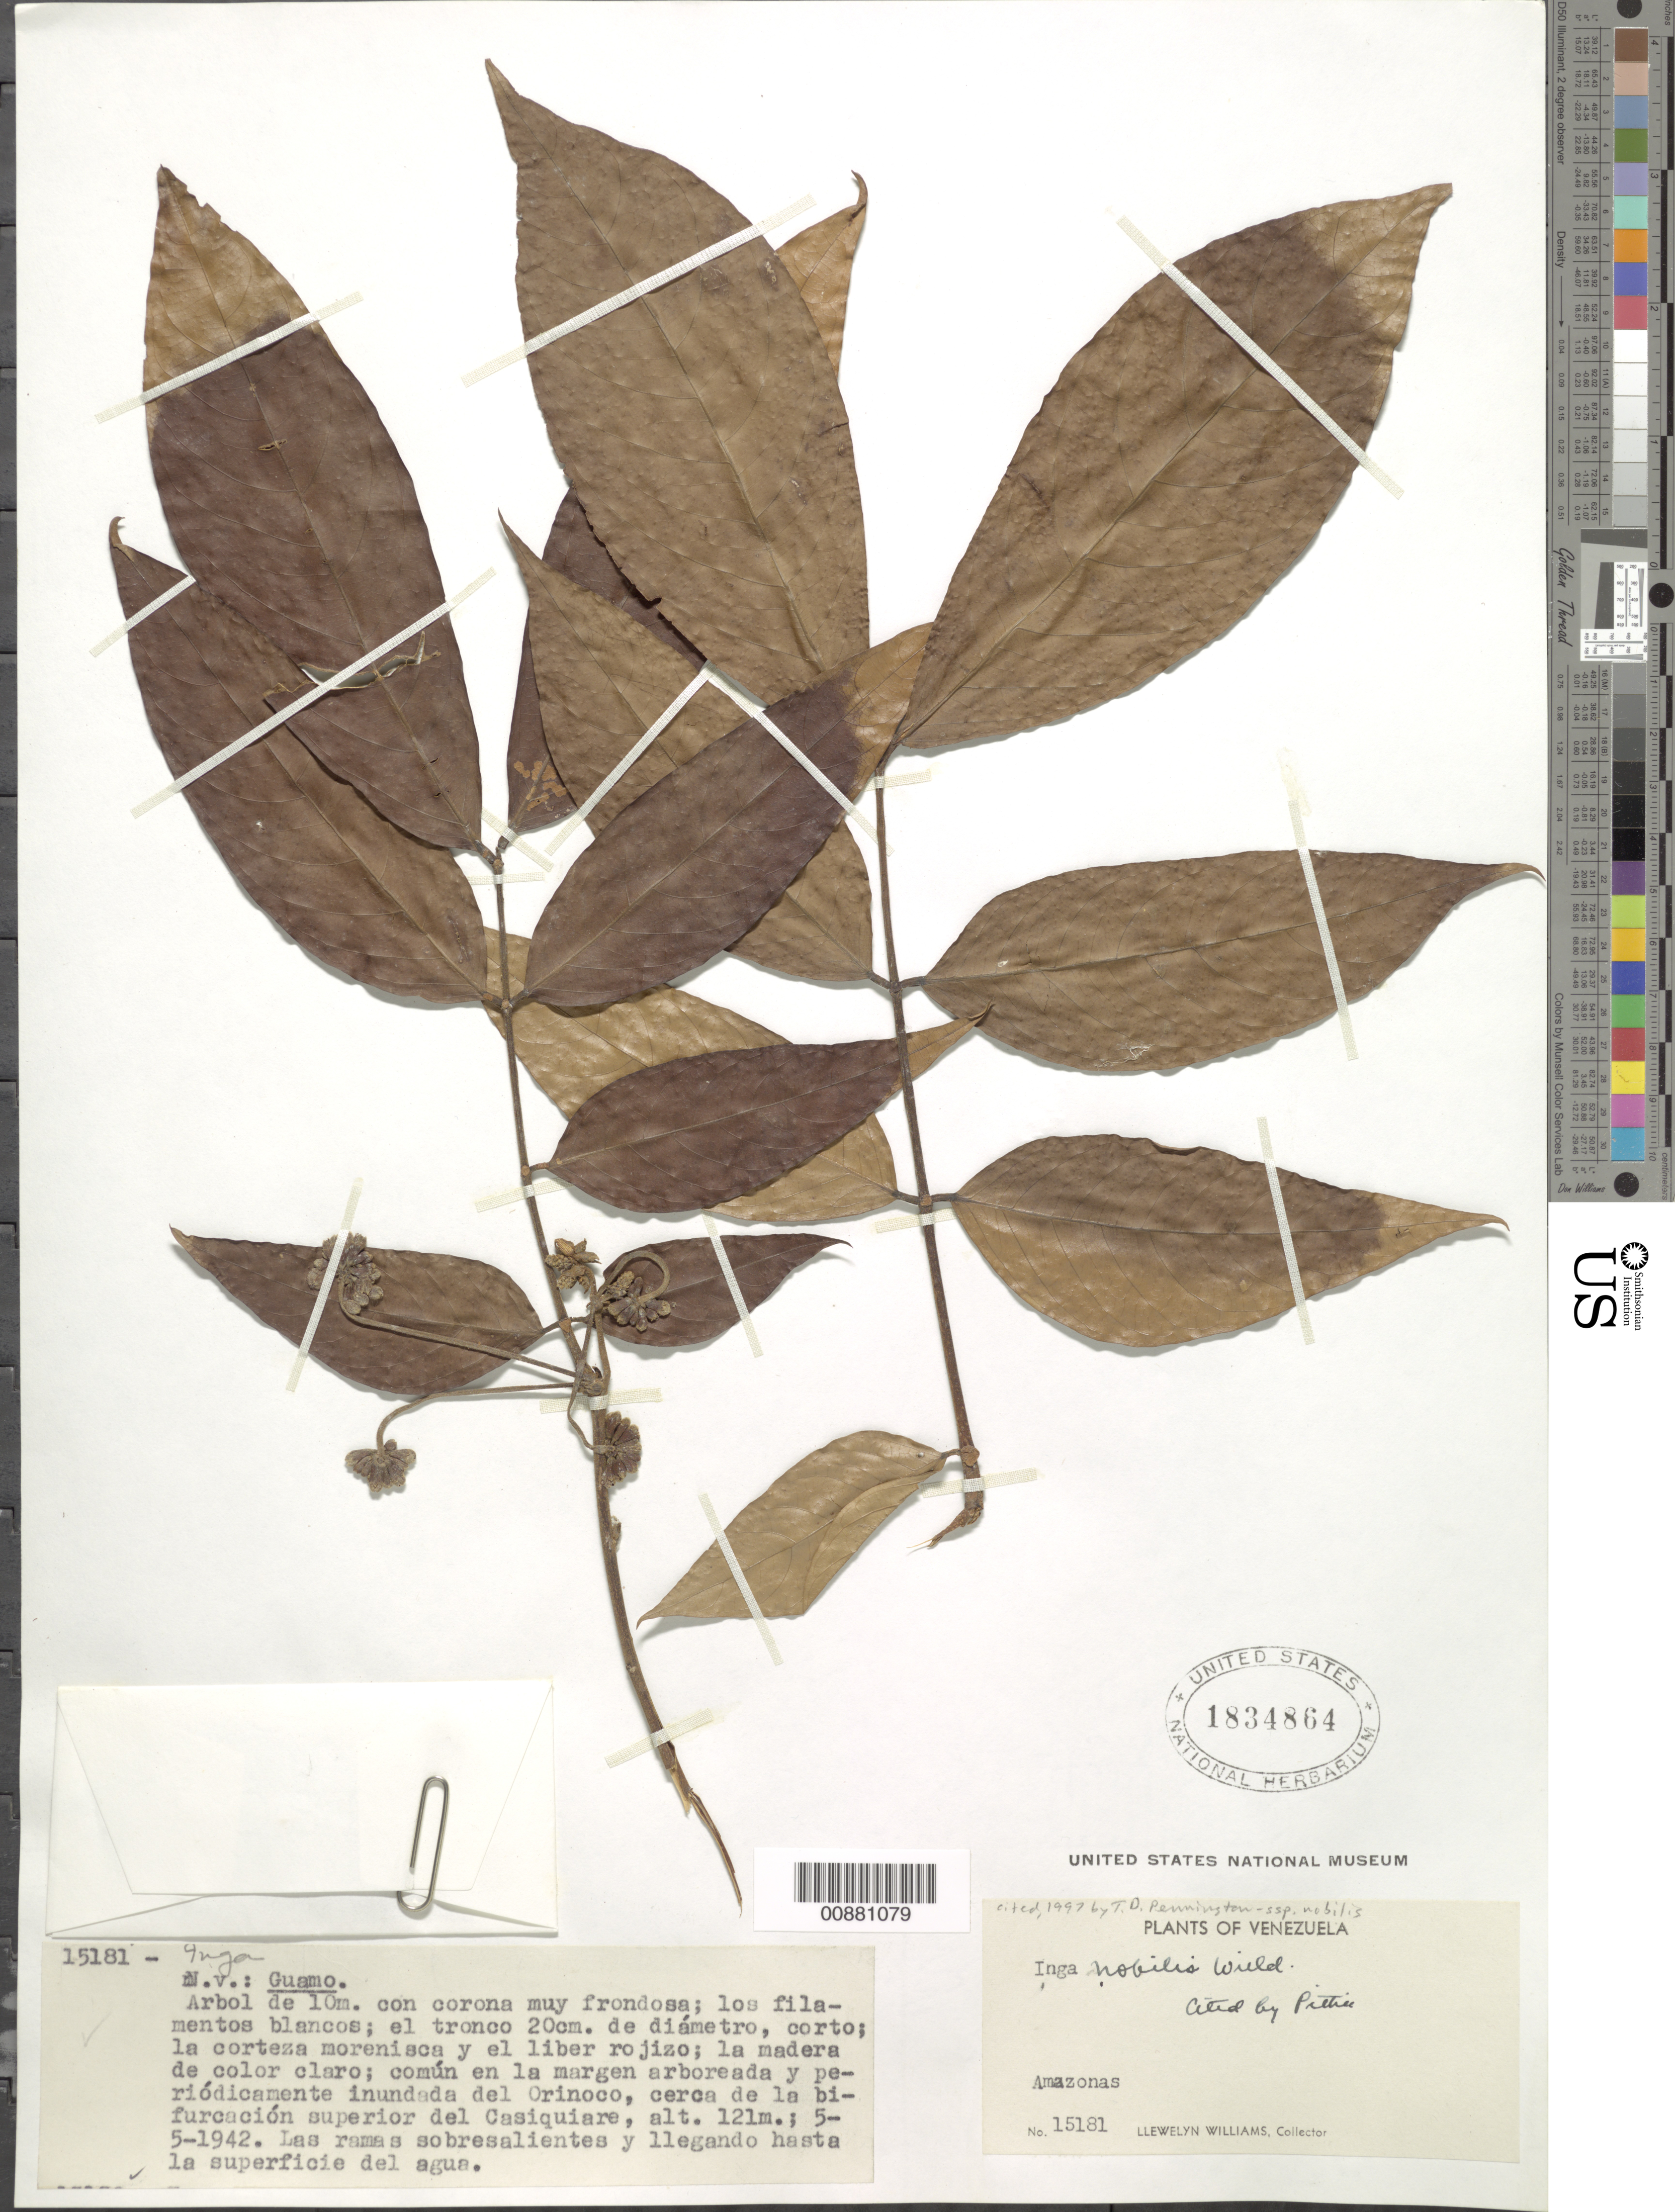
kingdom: Plantae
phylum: Tracheophyta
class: Magnoliopsida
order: Fabales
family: Fabaceae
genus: Inga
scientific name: Inga nobilis subsp. nobilis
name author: Willd.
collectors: Ll. Williams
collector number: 15181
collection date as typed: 5-May-42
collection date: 1942-05-05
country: Venezuela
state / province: Amazonas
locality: Casiquiare, cerca de la bifurcacion superior; Alto Orinoco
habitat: Margen arboreada y periodicamente inundada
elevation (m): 121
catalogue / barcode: US 1834864